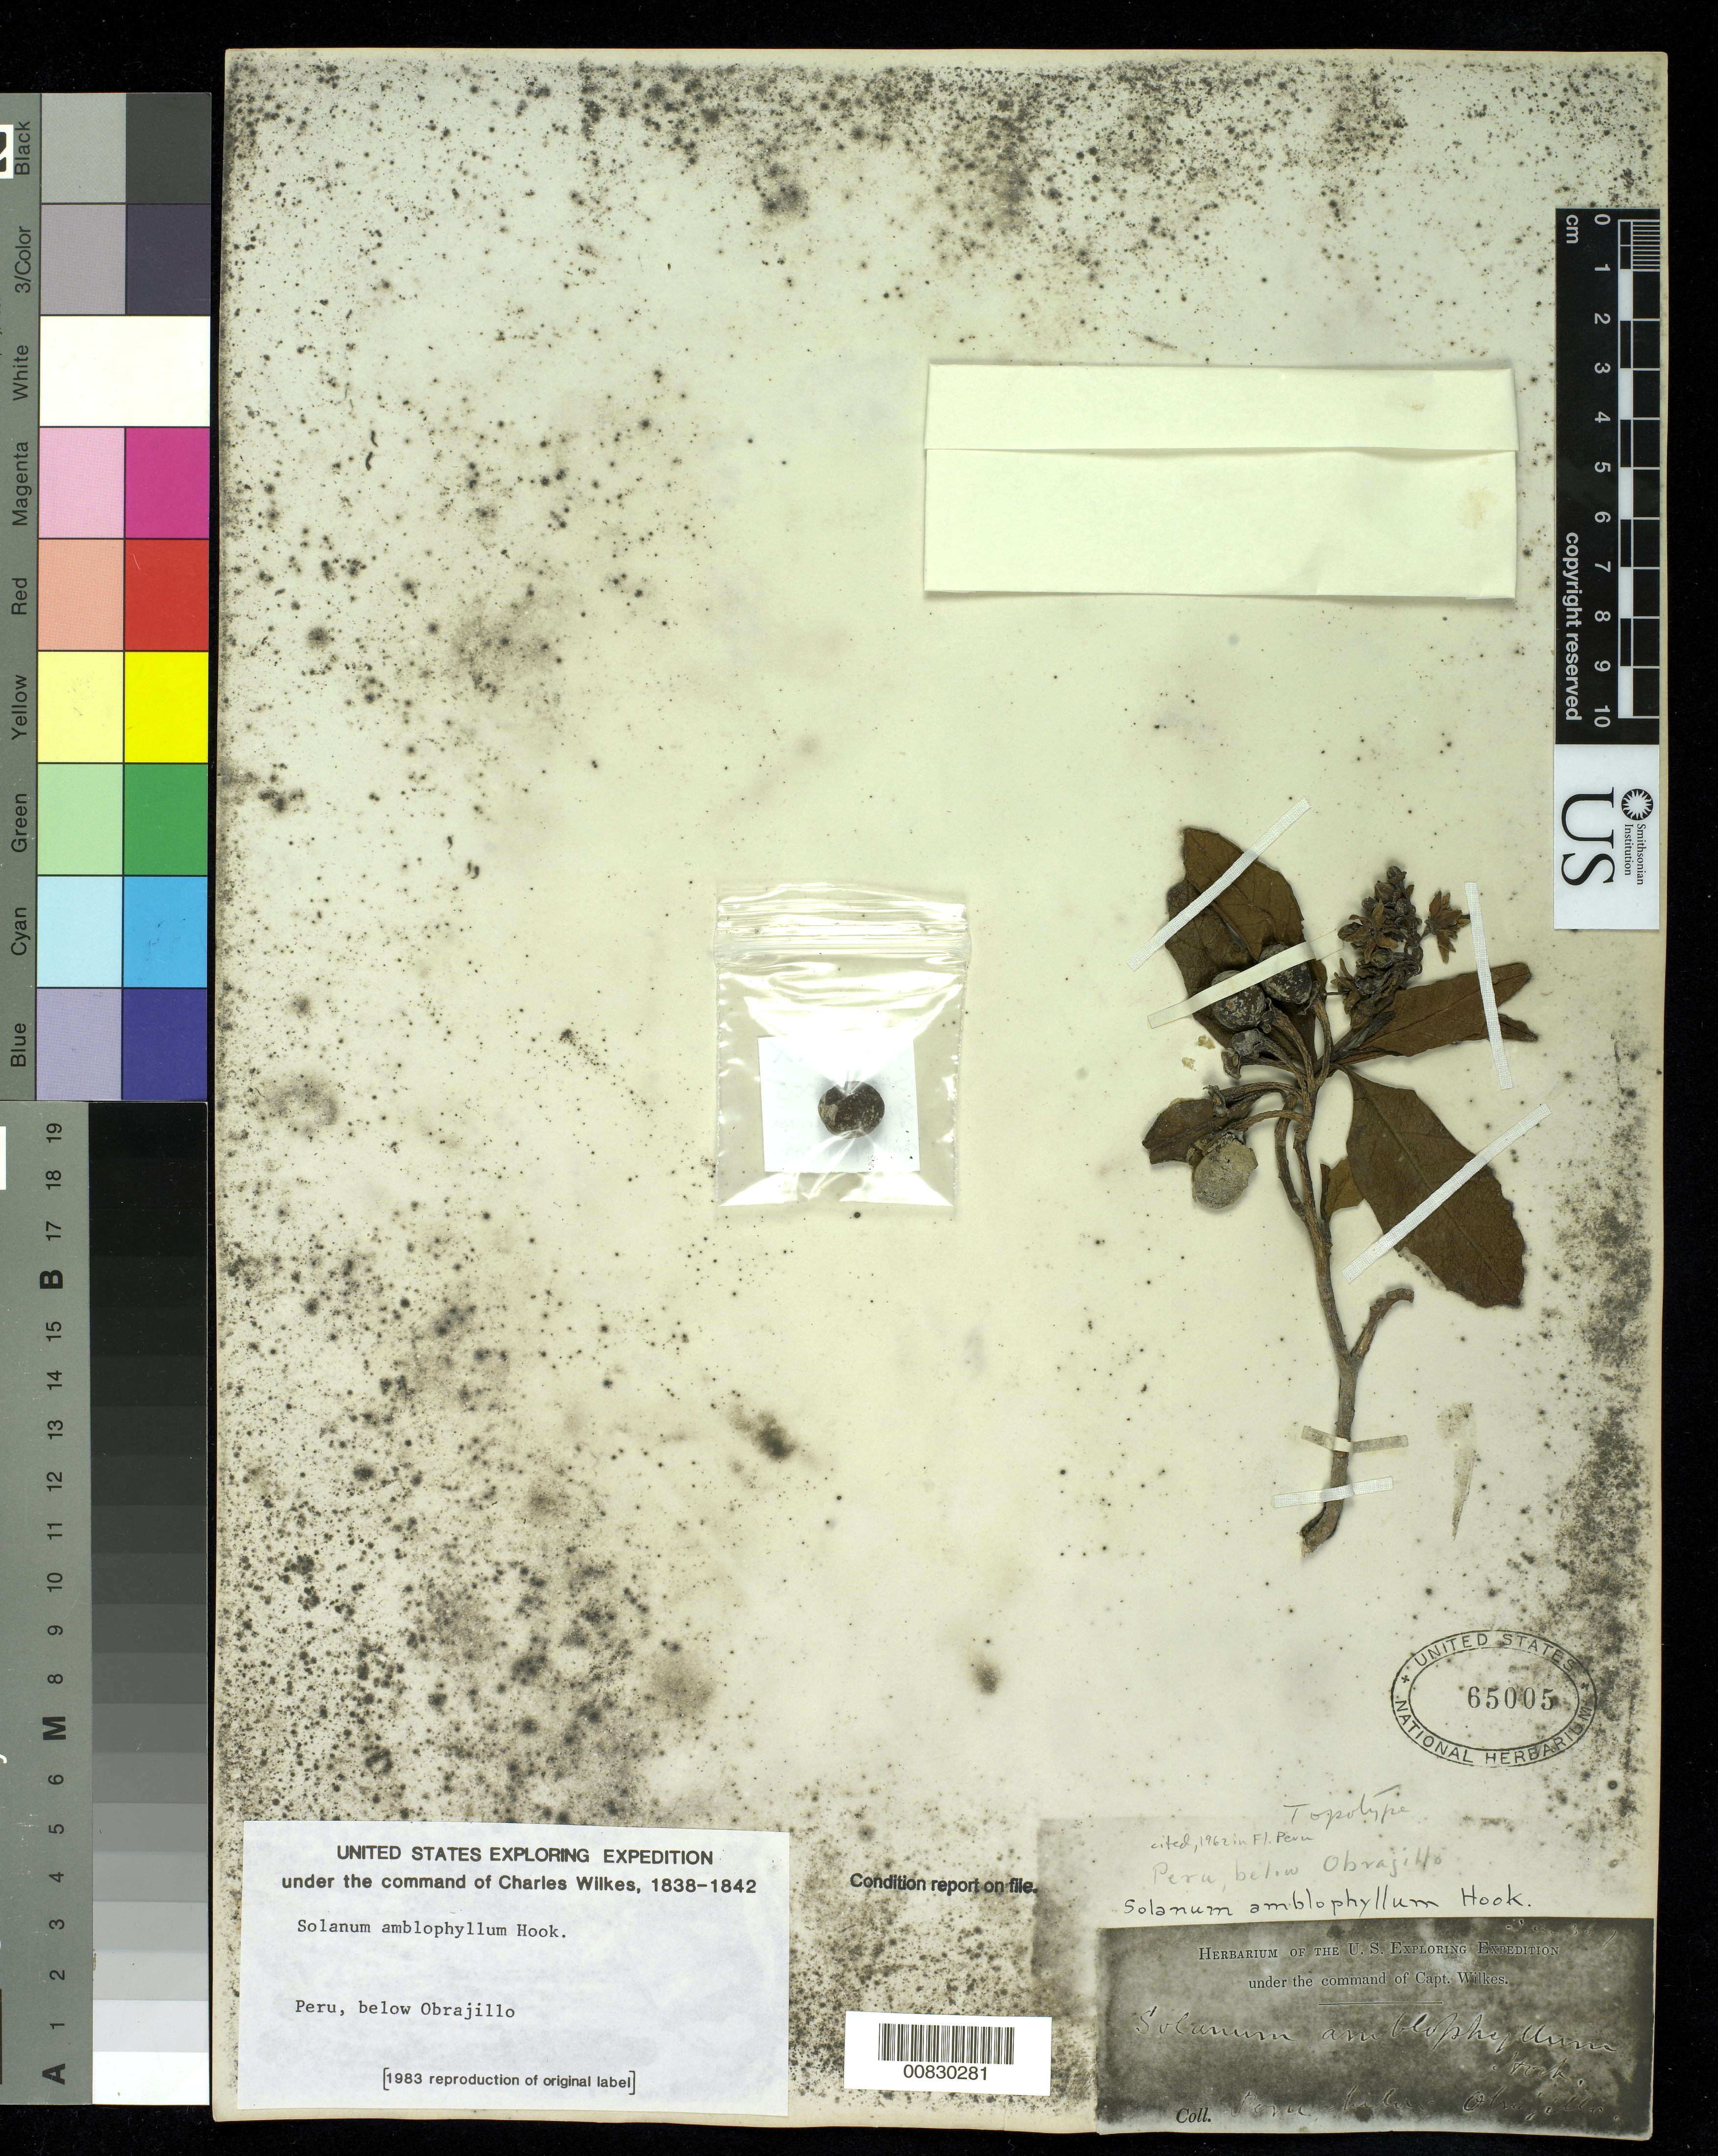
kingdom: Plantae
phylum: Tracheophyta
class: Magnoliopsida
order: Solanales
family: Solanaceae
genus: Solanum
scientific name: Solanum amblophyllum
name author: Benth.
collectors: Wilkes Explor. Exped.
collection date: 1838/1842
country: Peru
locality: Peru, below Obrajillo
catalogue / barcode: US 65005